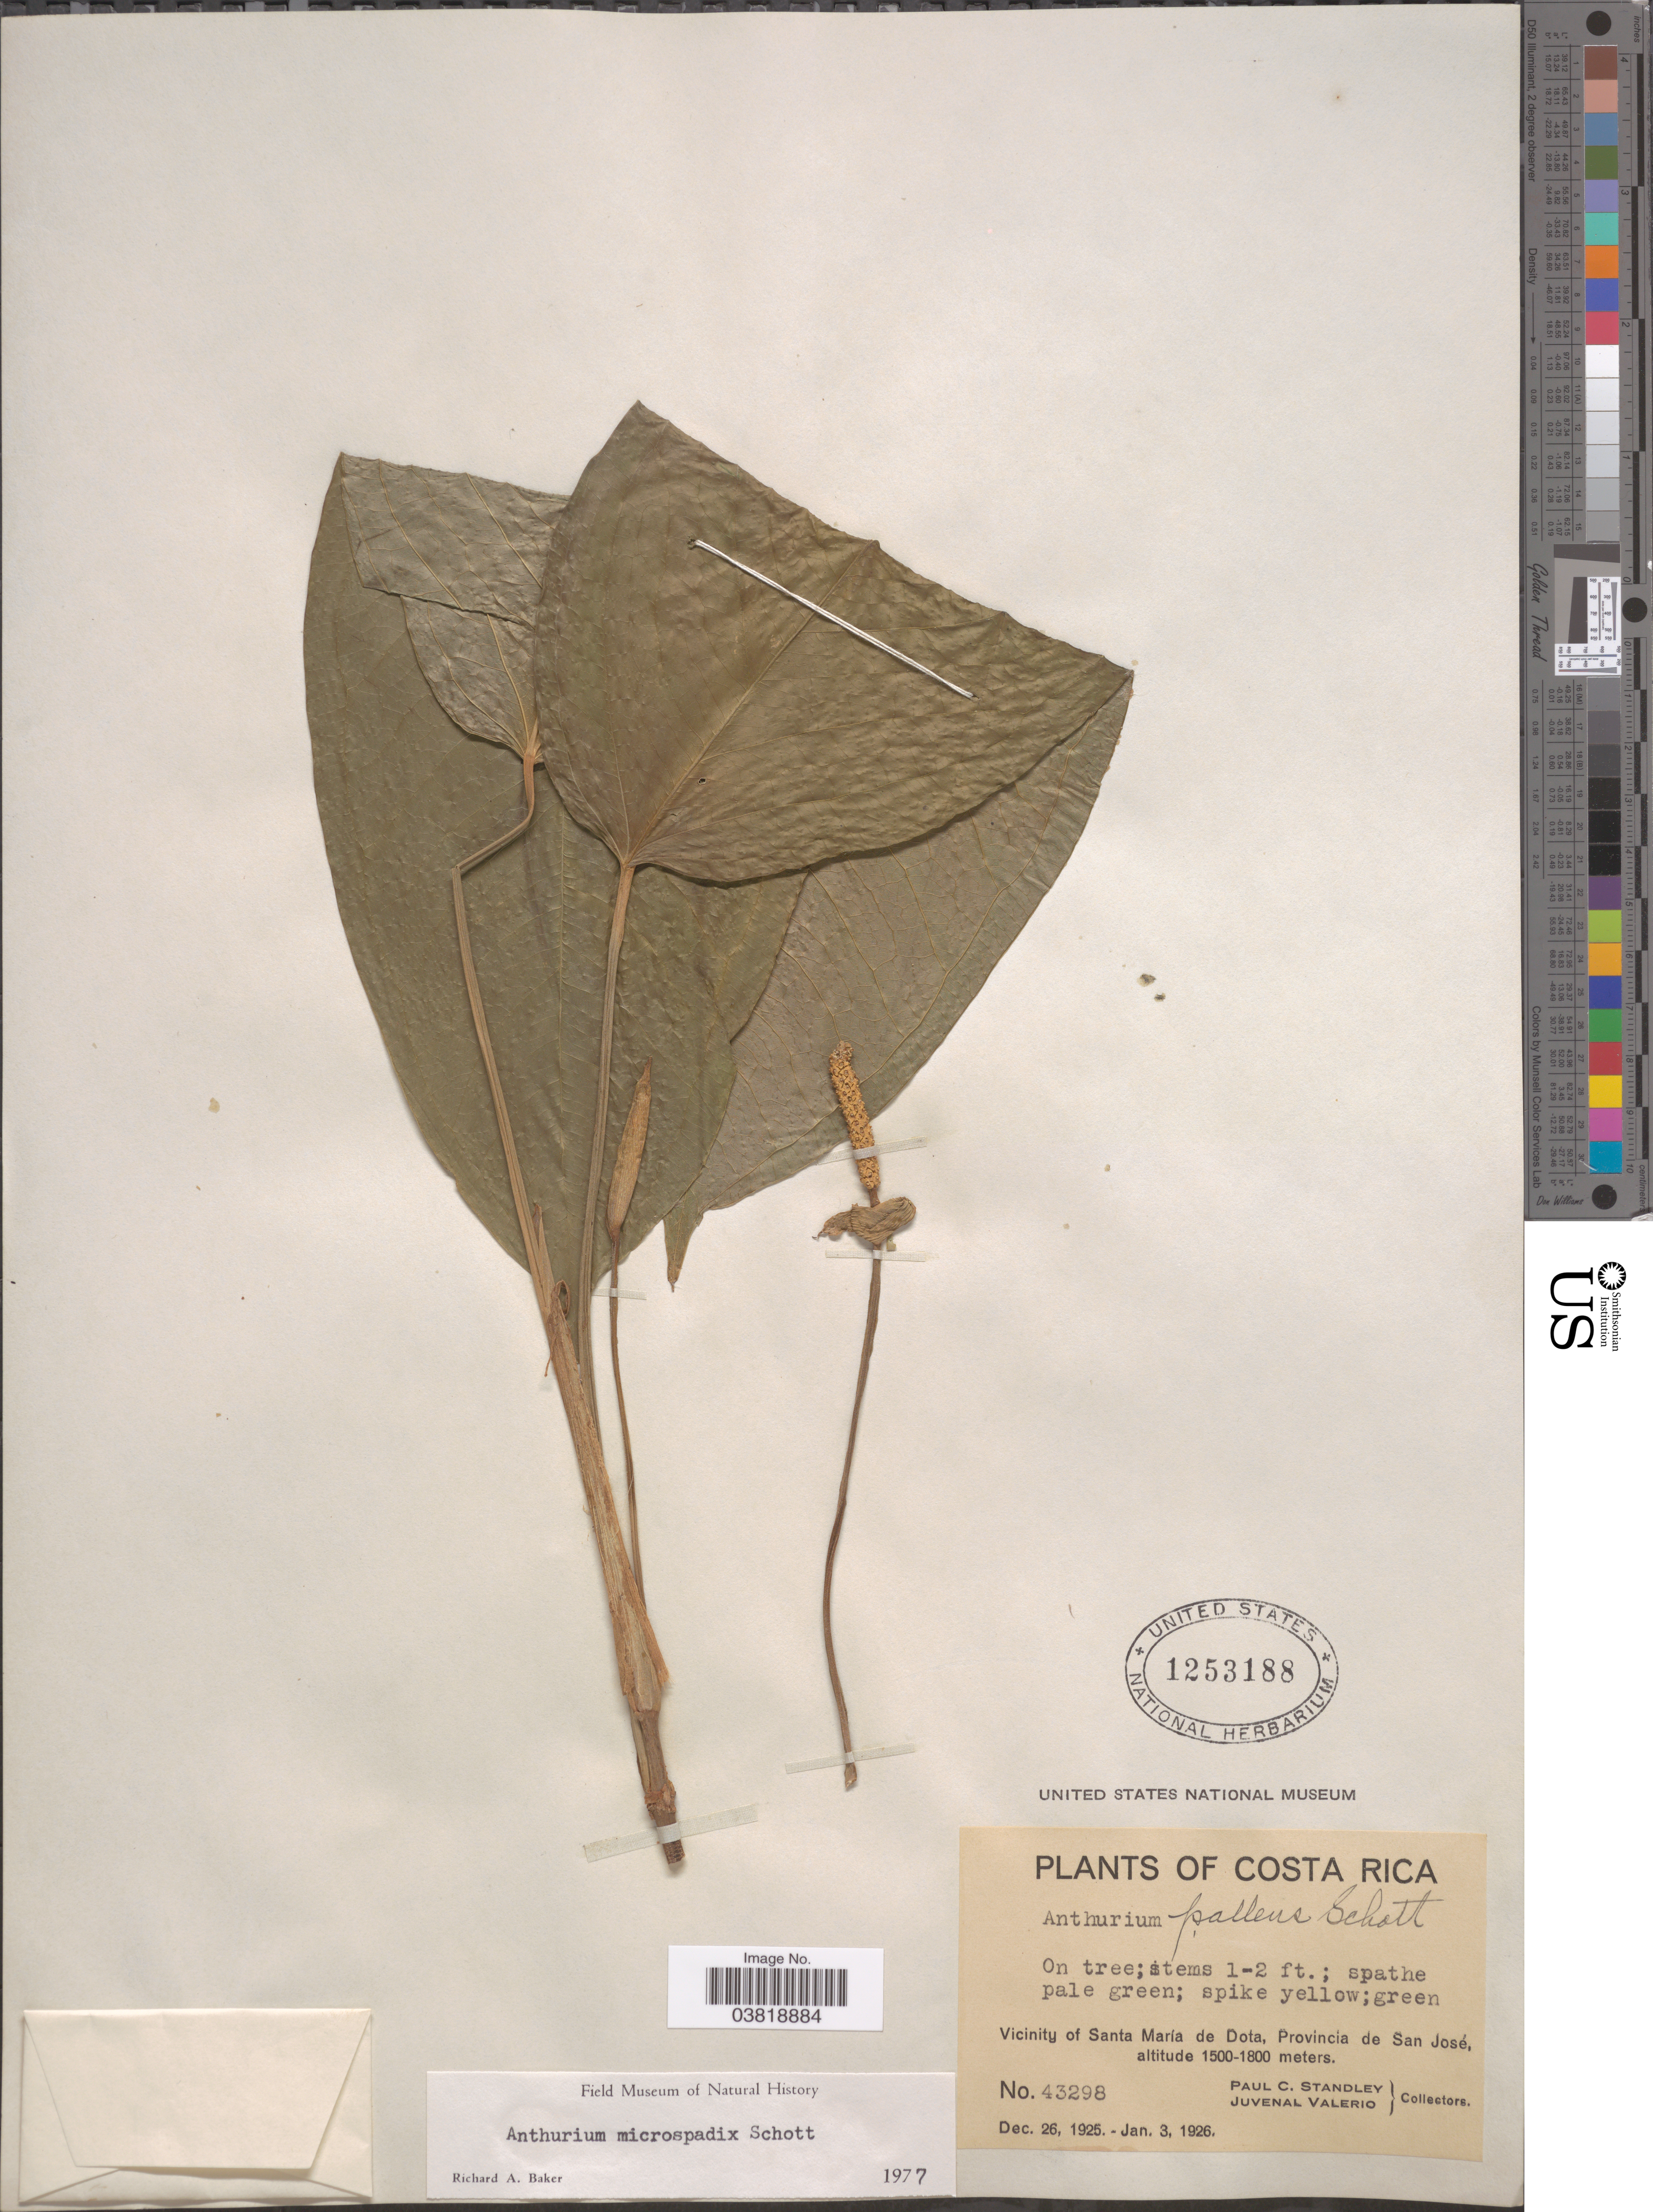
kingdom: Plantae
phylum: Tracheophyta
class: Liliopsida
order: Alismatales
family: Araceae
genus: Anthurium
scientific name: Anthurium microspadix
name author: Schott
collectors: P. C. Standley & J. Valerio R.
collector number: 43298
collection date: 1925-12-26/1926-01-03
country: Costa Rica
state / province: San José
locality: Vicinity of Santa María de Dota.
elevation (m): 1500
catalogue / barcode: US 1253188